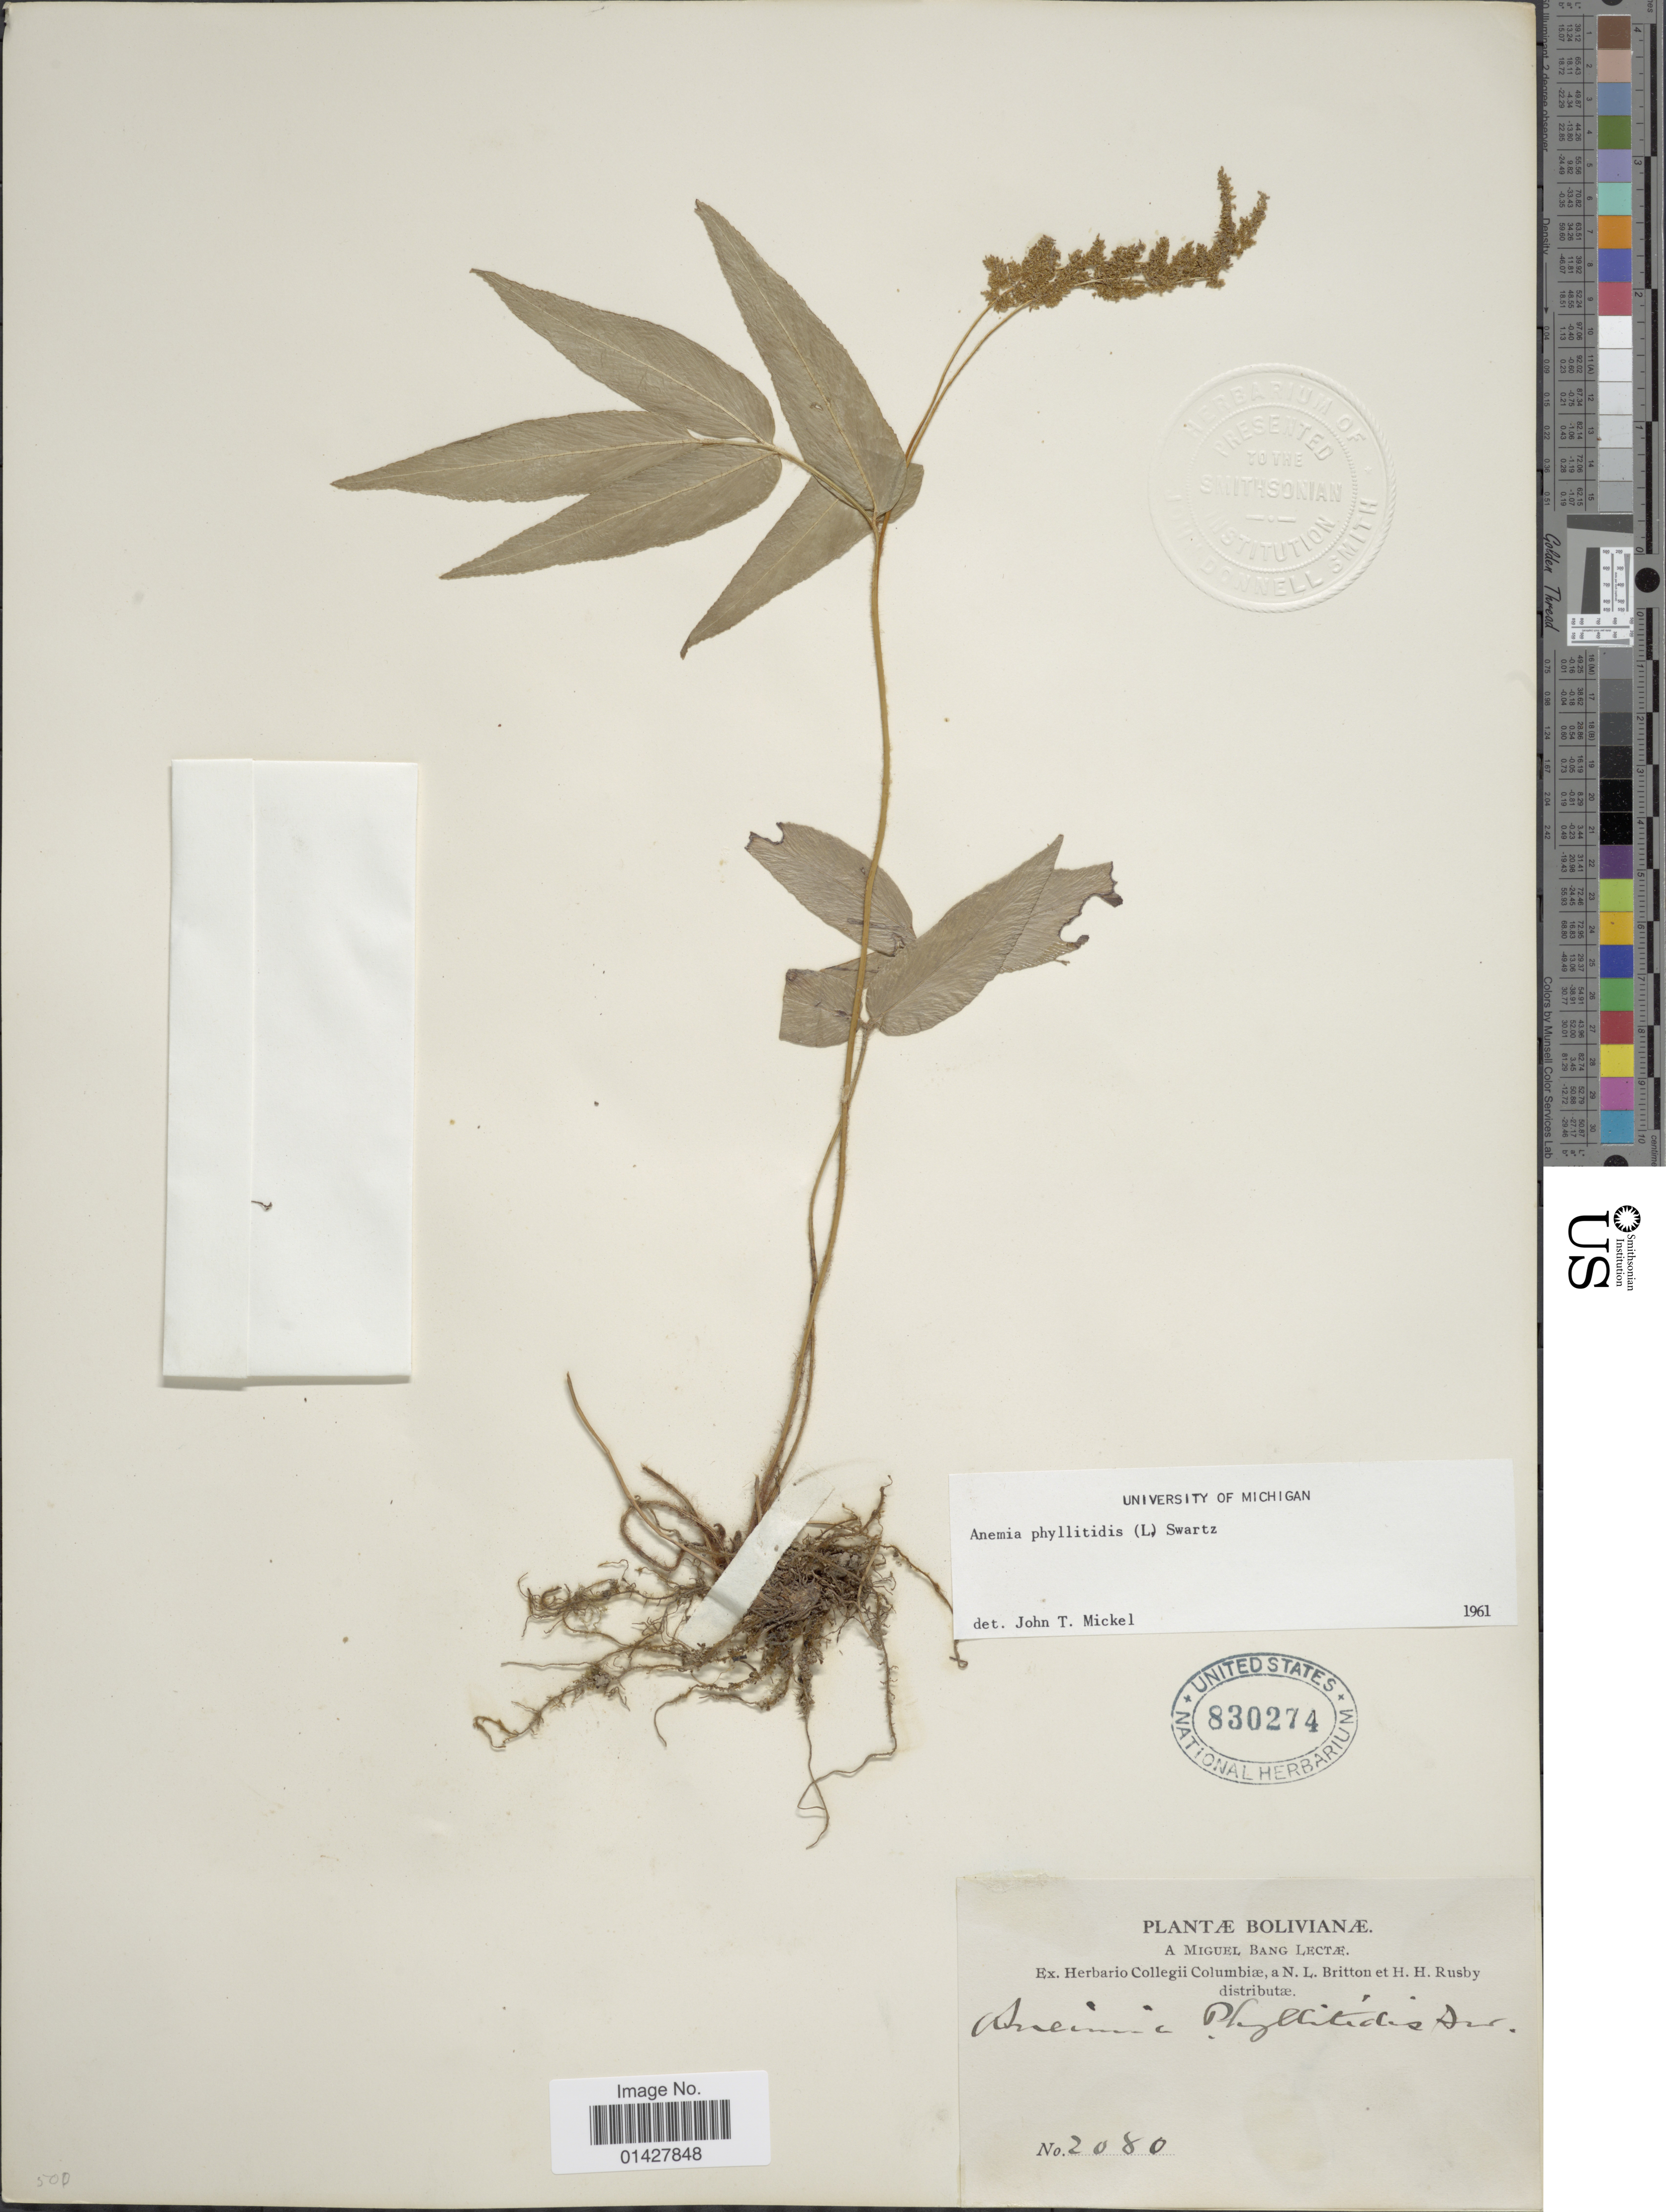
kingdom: Plantae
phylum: Tracheophyta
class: Polypodiopsida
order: Schizaeales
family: Anemiaceae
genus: Anemia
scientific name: Anemia phyllitidis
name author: (L.) Sw.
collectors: M. Bang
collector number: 2080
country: Bolivia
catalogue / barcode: US 830274